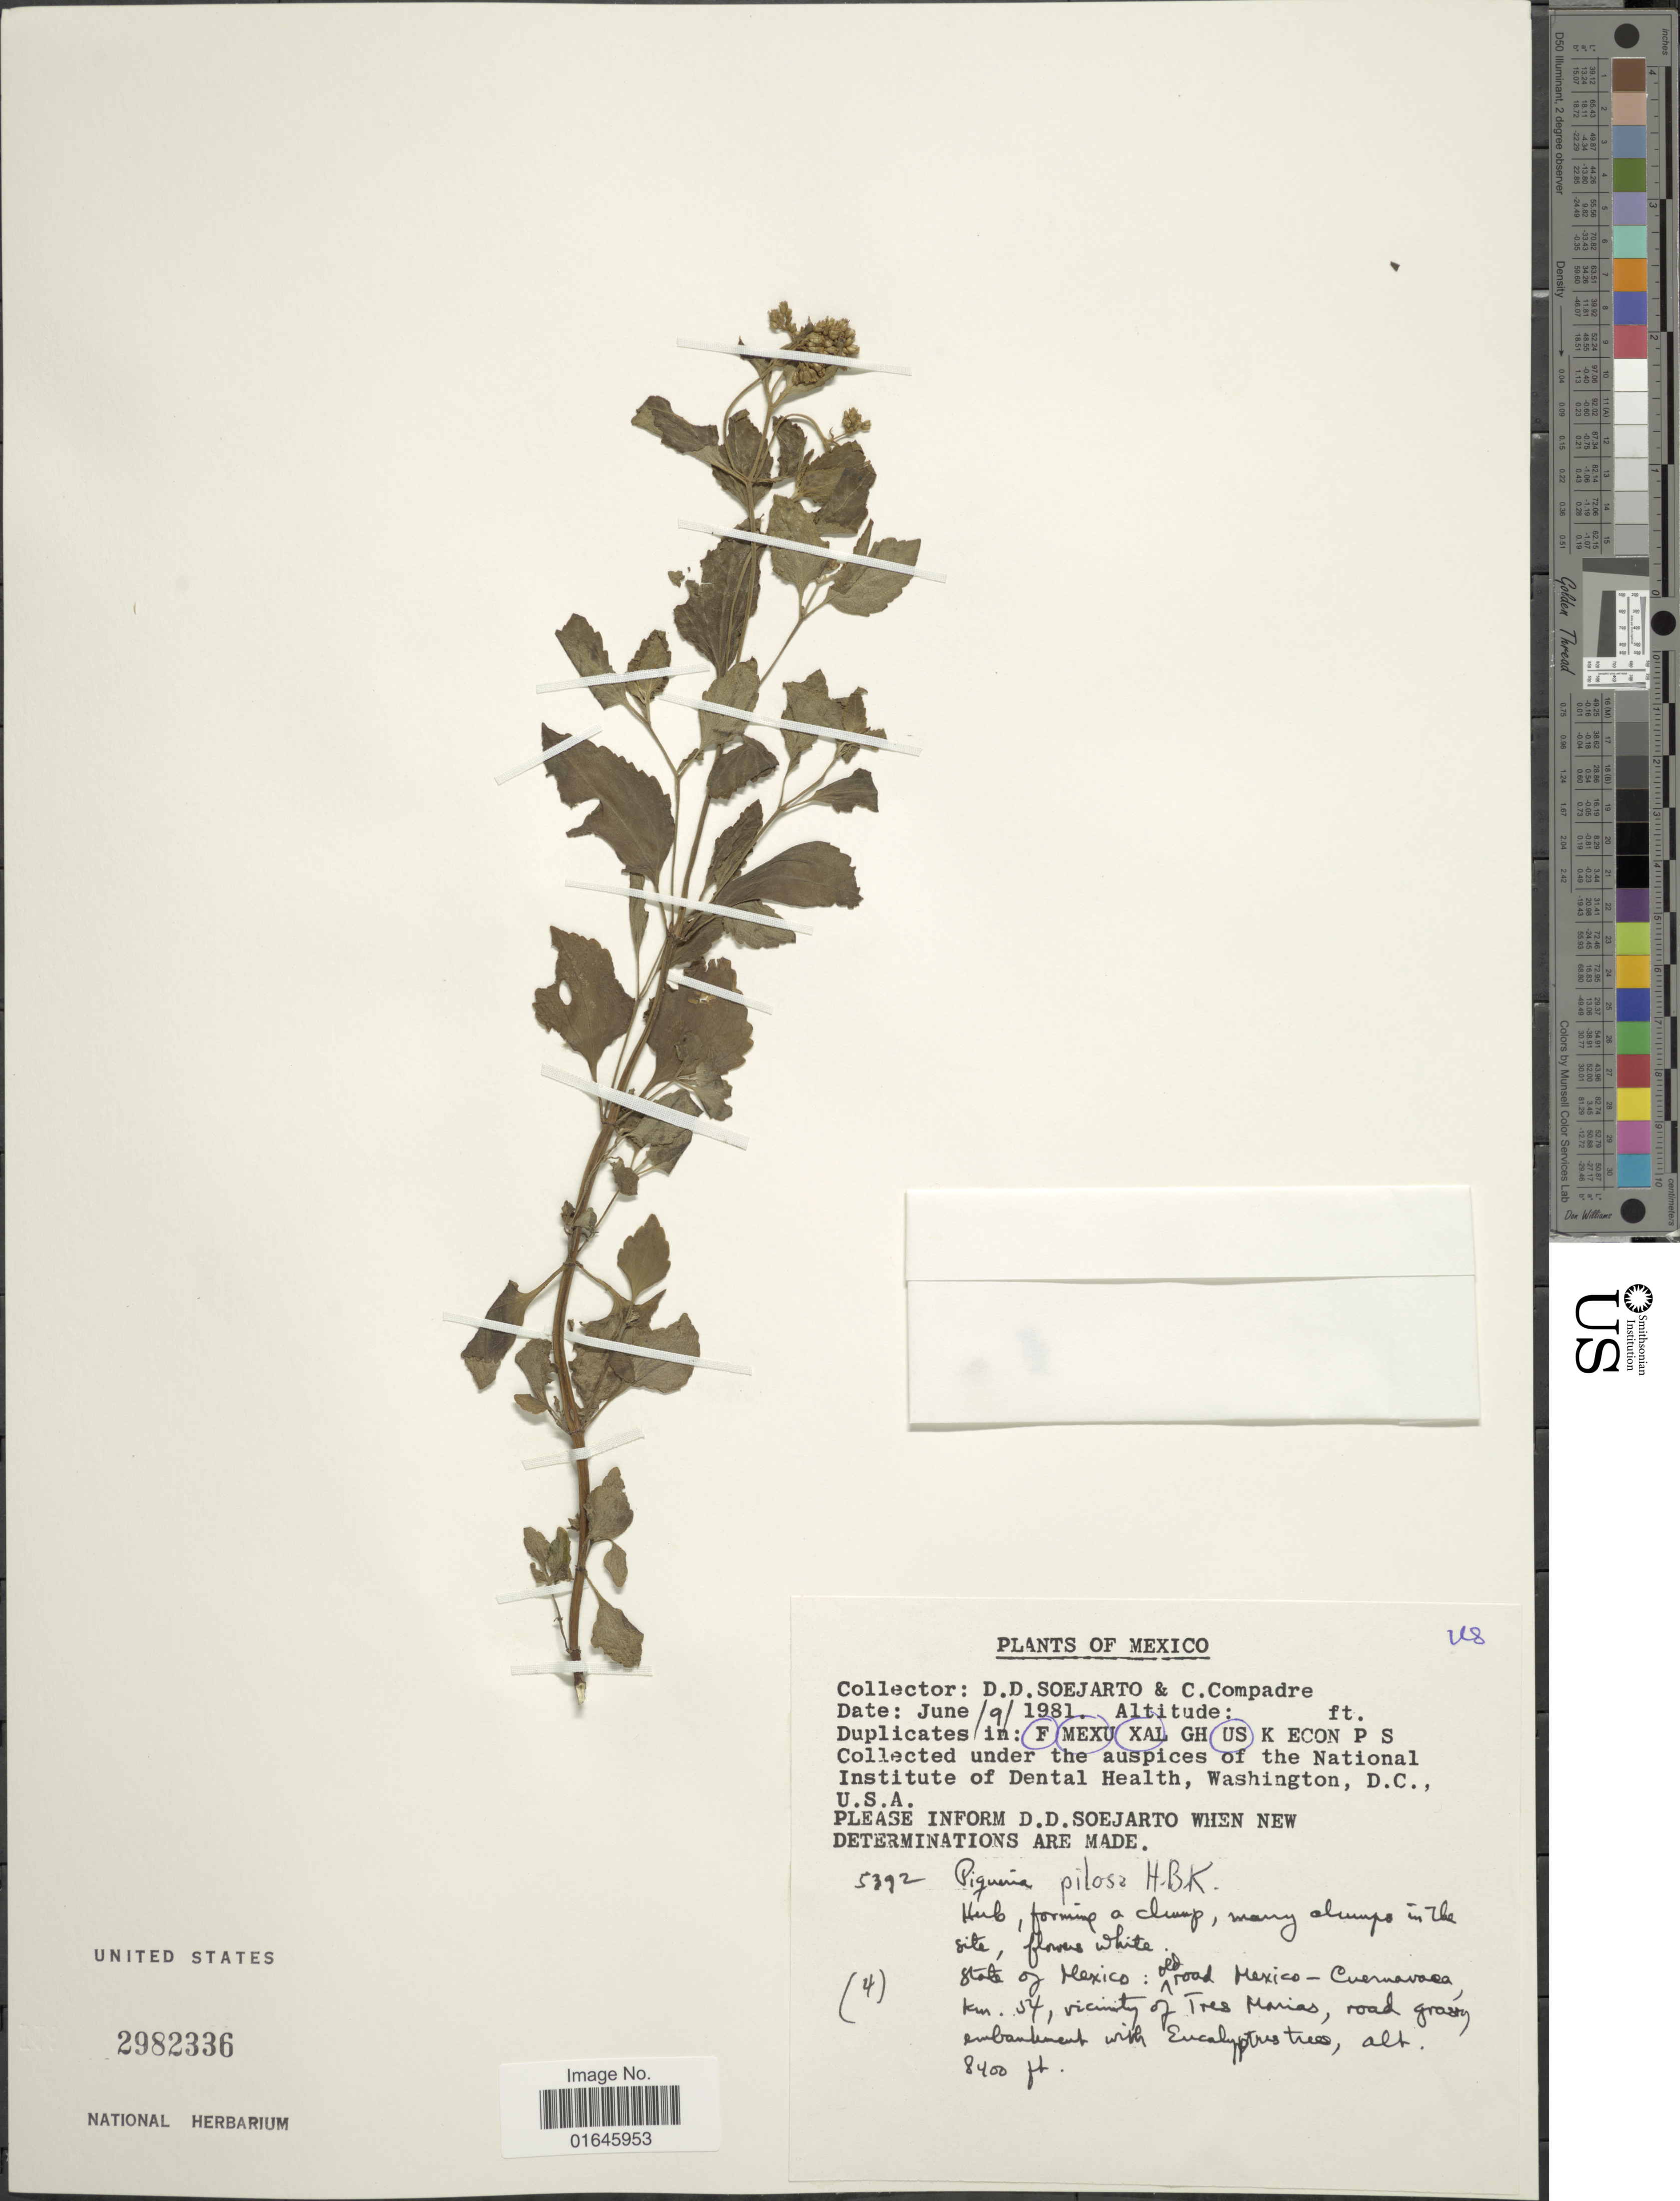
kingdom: Plantae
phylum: Tracheophyta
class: Magnoliopsida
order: Asterales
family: Asteraceae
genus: Piqueria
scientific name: Piqueria pilosa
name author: Kunth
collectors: C. Compadre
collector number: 5392?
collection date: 1981-06-09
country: Mexico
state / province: México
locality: Old road Mexico-Cuernavaca, km 54, vicinity of Tres Marias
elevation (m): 2560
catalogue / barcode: US 2982336